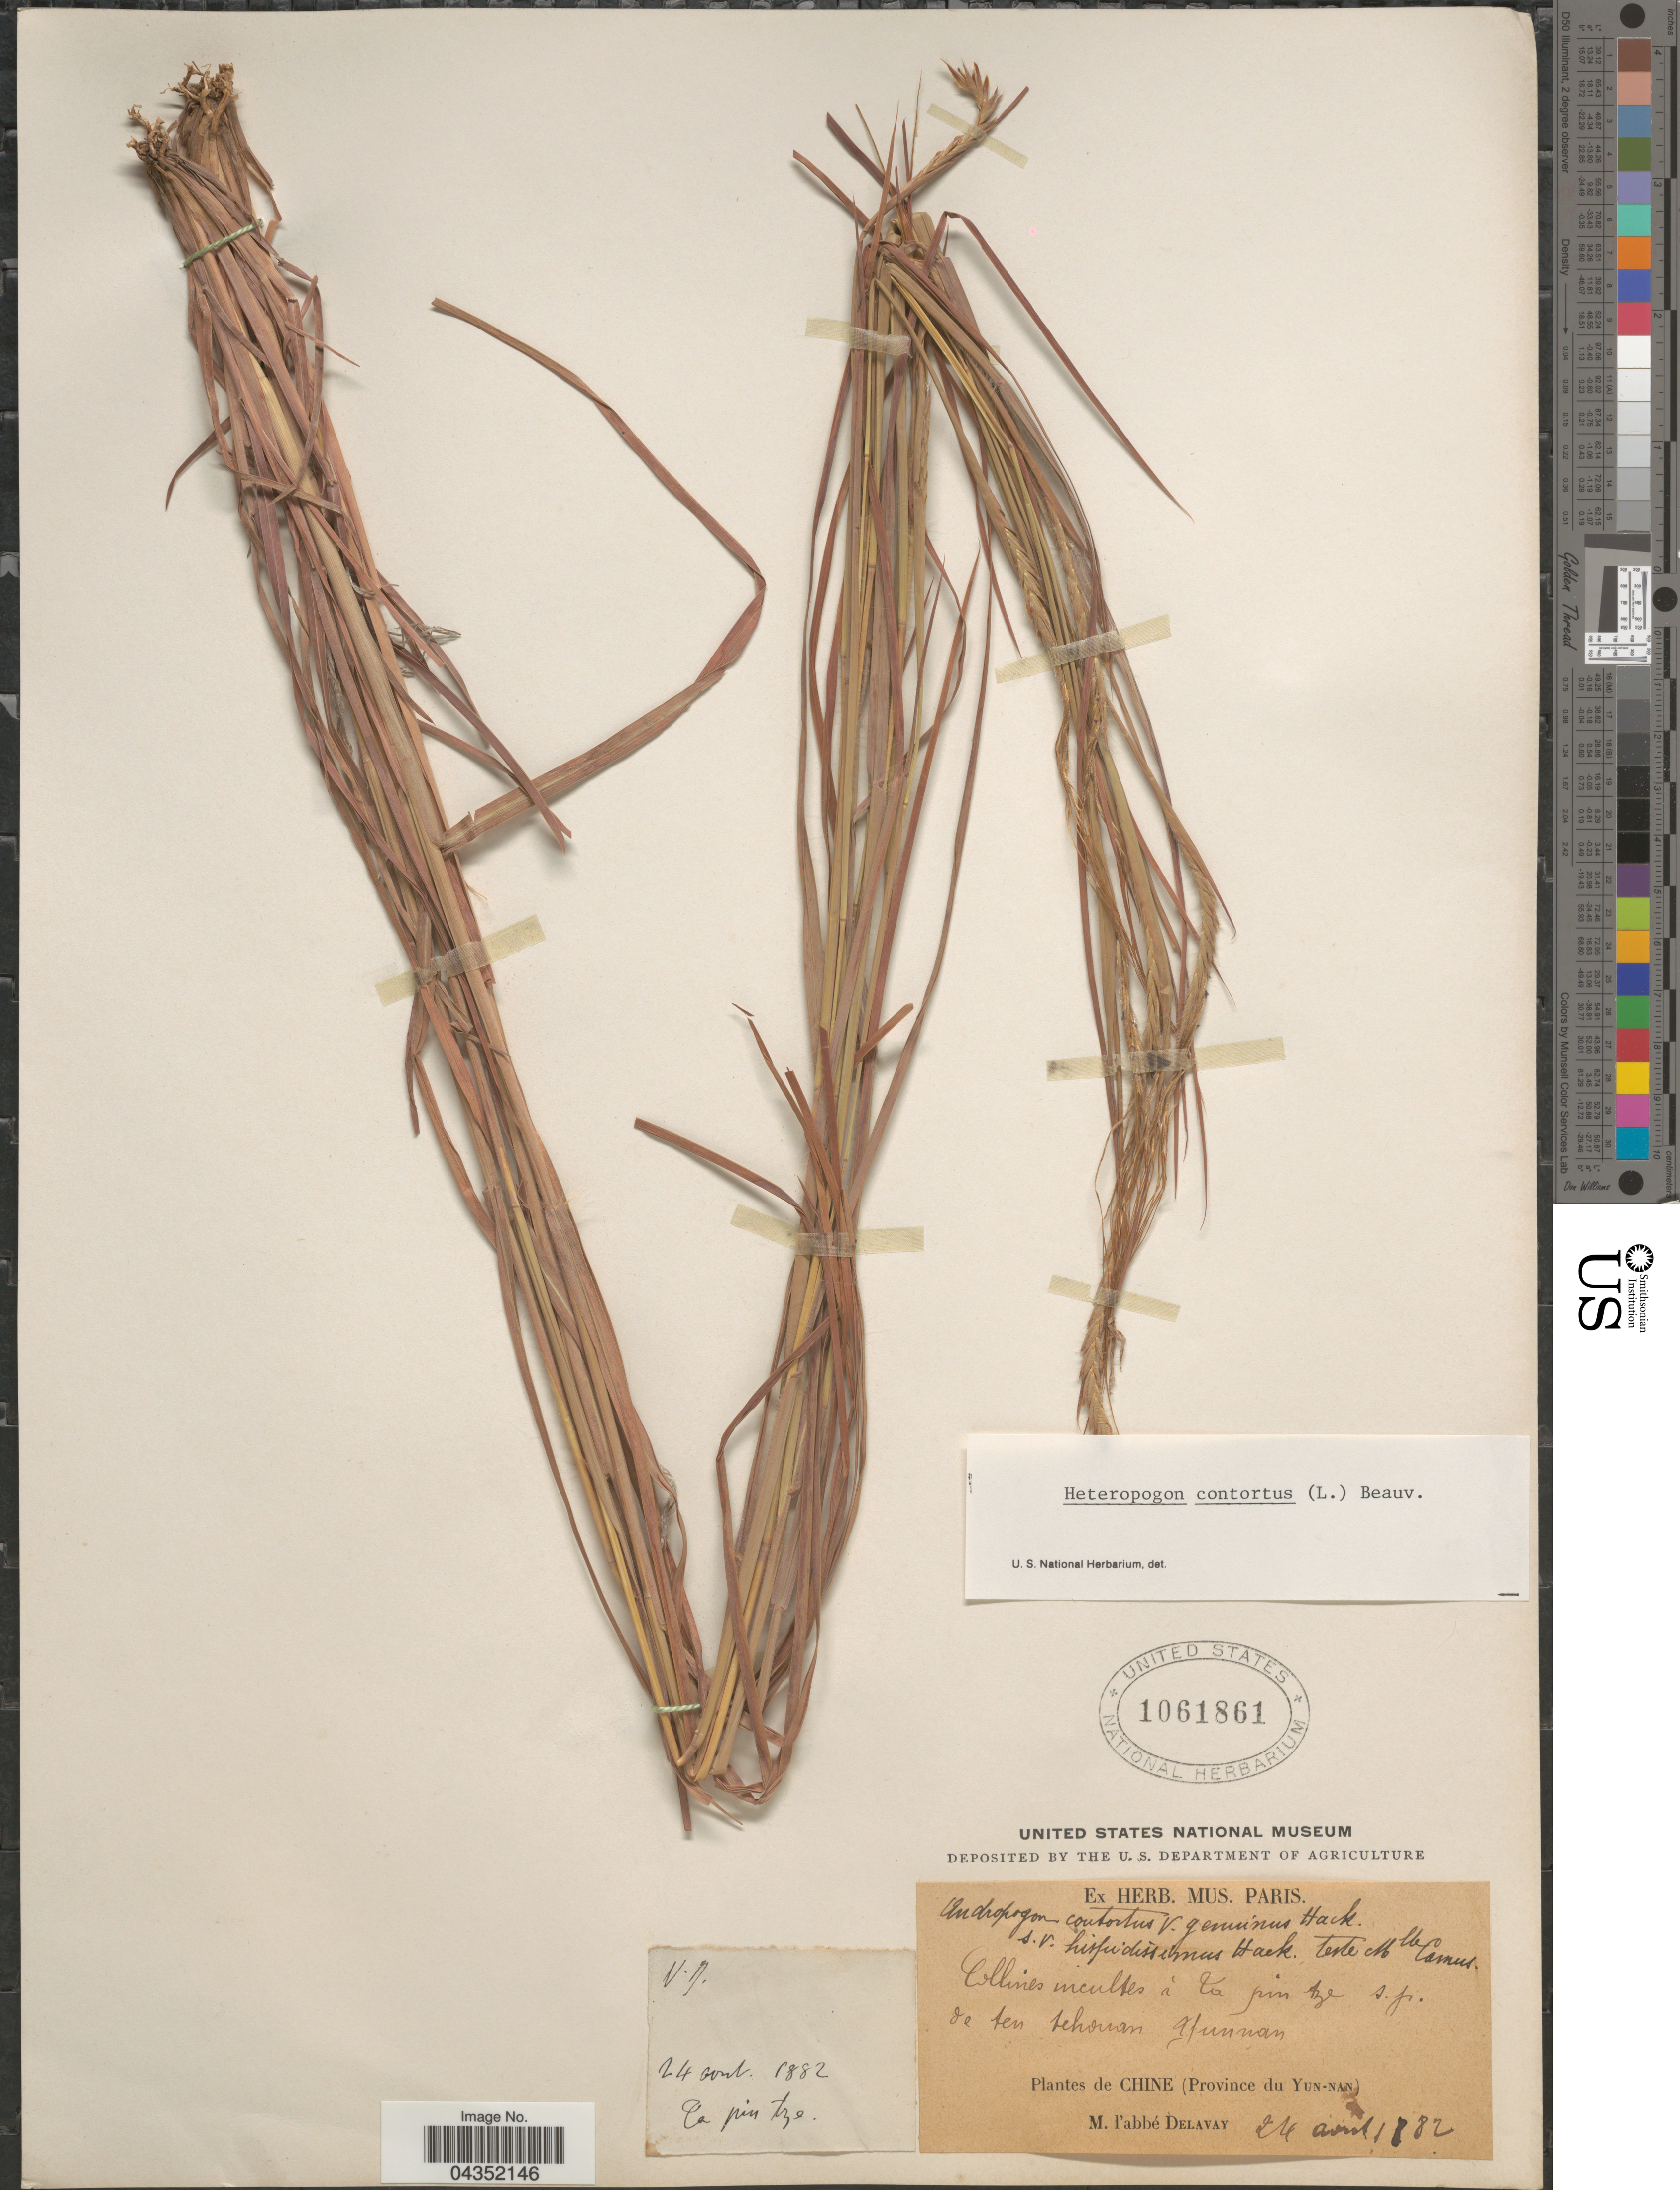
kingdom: Plantae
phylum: Tracheophyta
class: Liliopsida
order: Poales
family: Poaceae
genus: Heteropogon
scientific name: Heteropogon contortus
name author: (L.) P. Beauv. ex Roem. & Schult.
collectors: P. Delavay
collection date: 1882-08-24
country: China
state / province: Yunnan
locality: Collines incultes i Ta pin tze [illegible text] de ten tchouan Yunnan. Chine (Province du Yun-nan).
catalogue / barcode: US 1061861